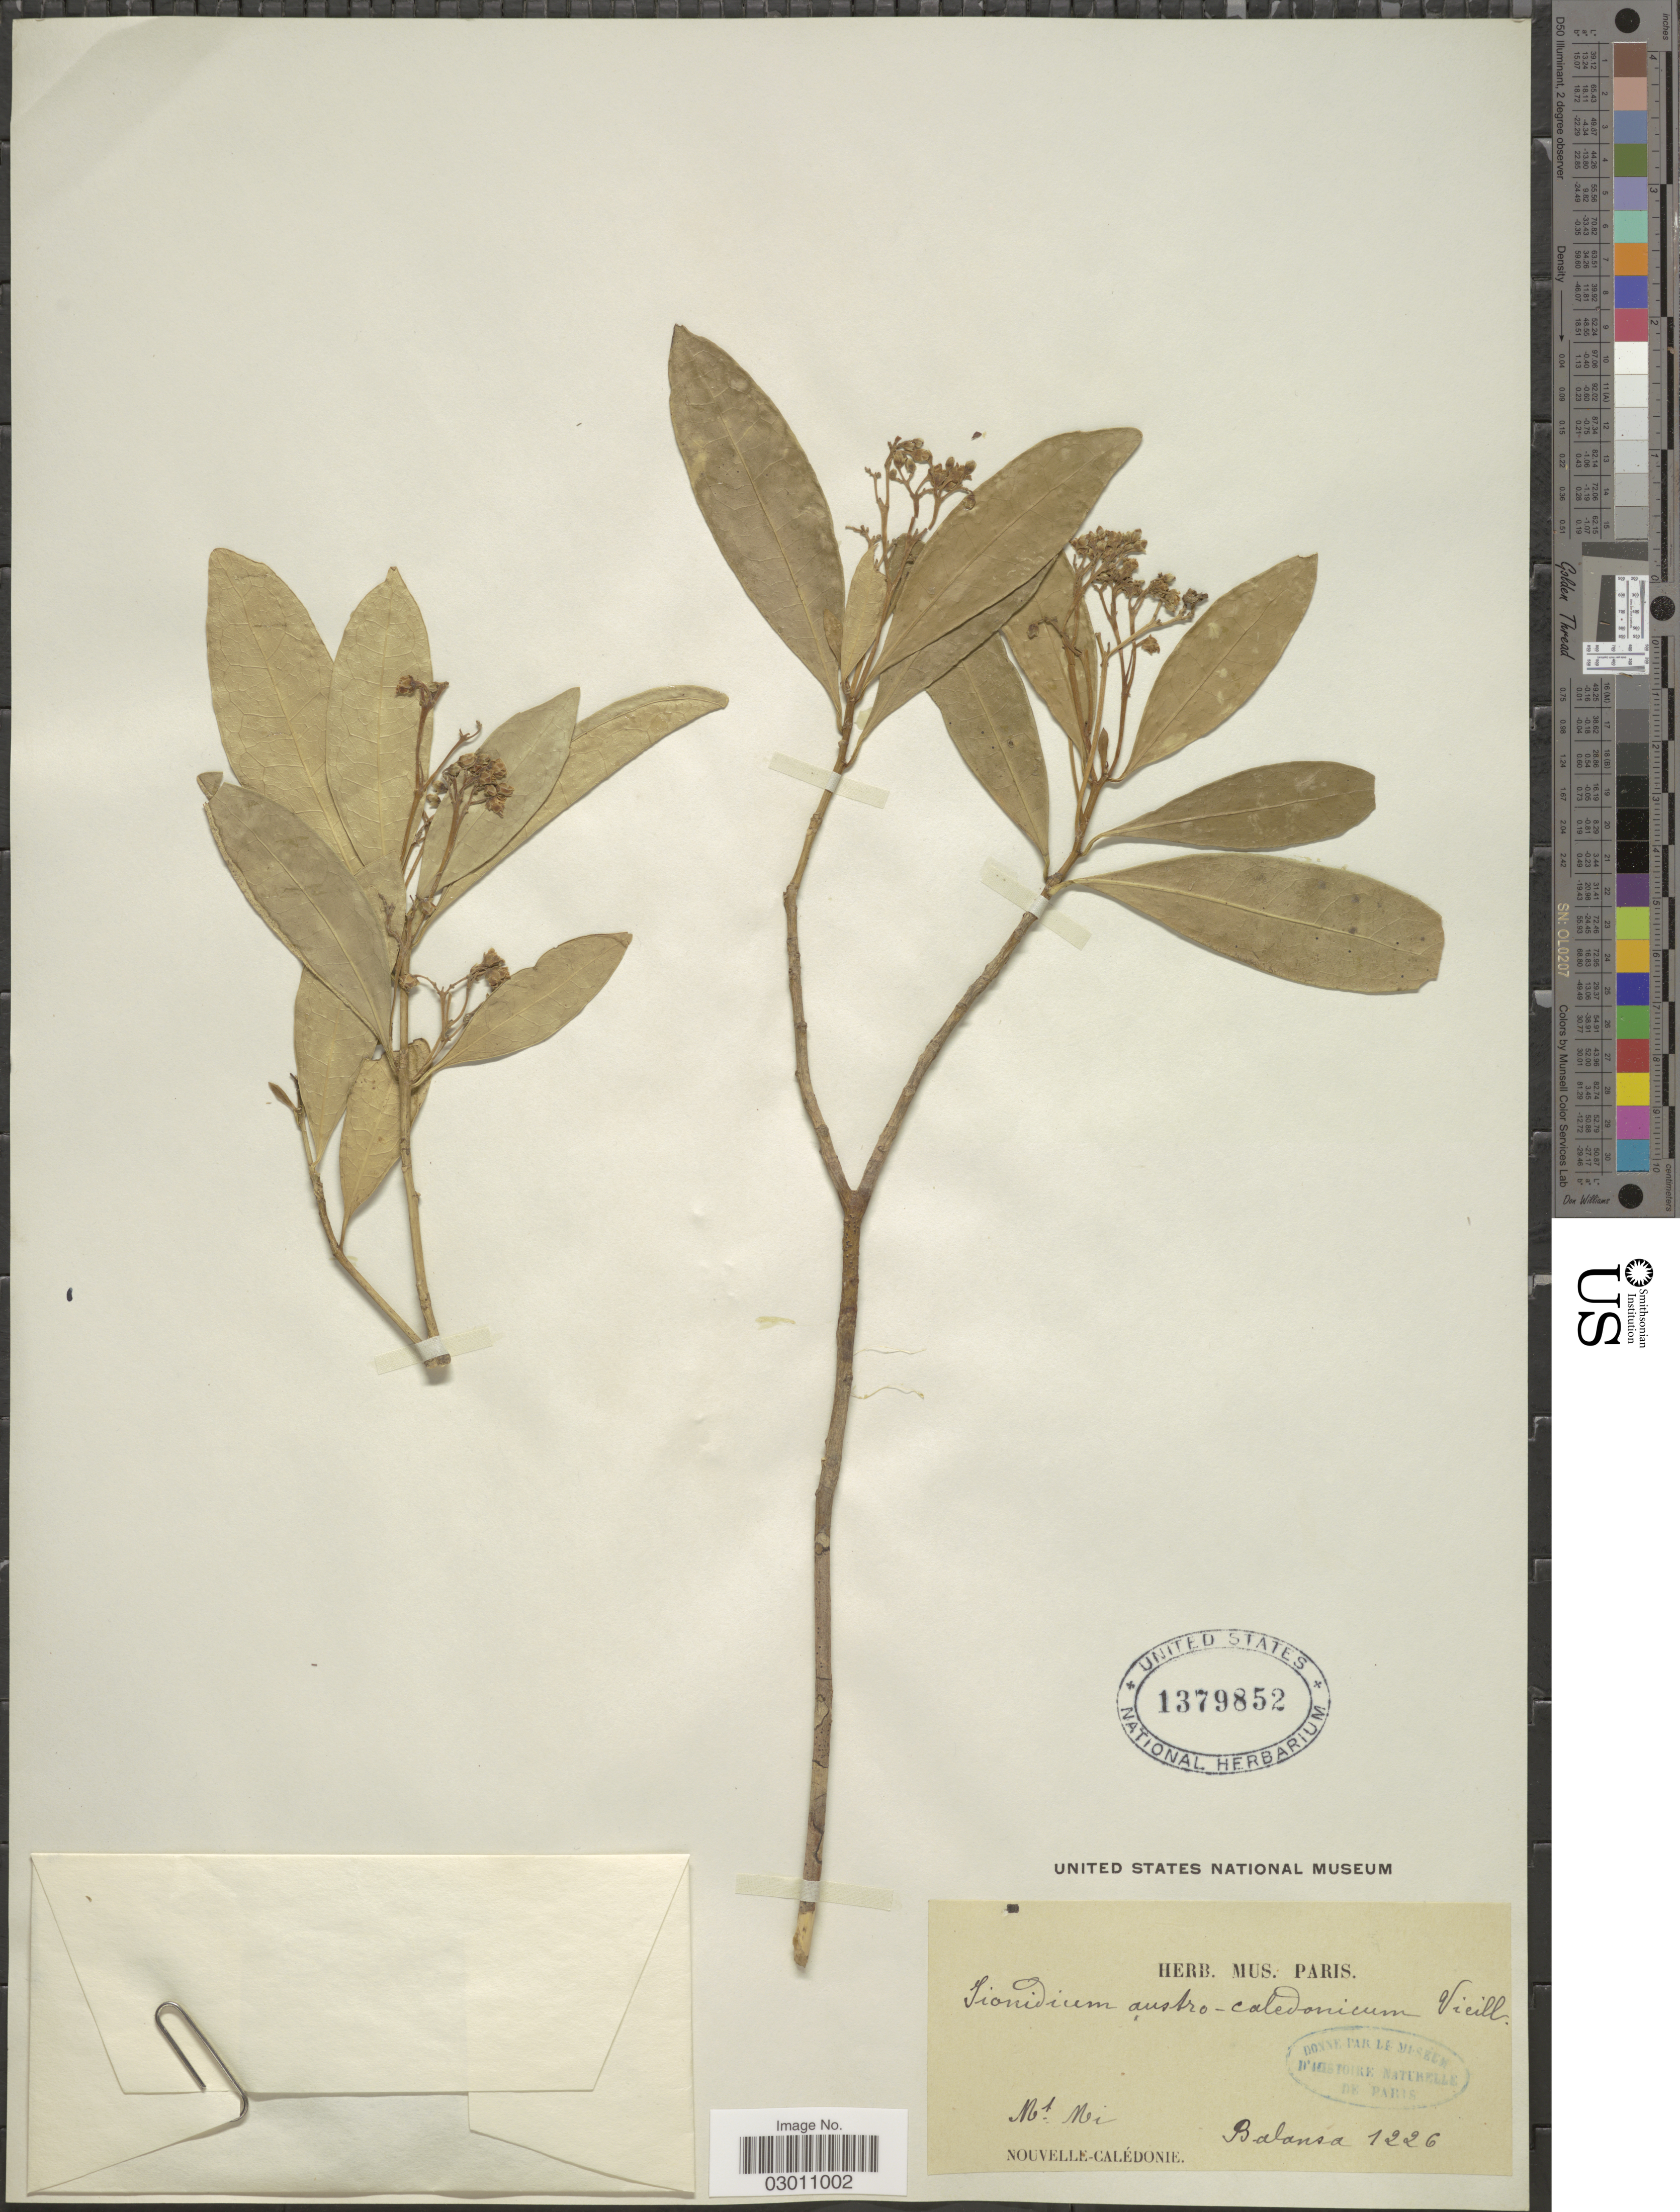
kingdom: Plantae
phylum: Tracheophyta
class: Magnoliopsida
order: Malpighiales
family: Violaceae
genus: Hybanthus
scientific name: Hybanthus austrocaledonicus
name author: (Vieill.) Melch.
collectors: -. Balansa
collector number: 1226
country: New Caledonia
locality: Nouvelle-Calédonie. Mt. Mi.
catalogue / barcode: US 1379852